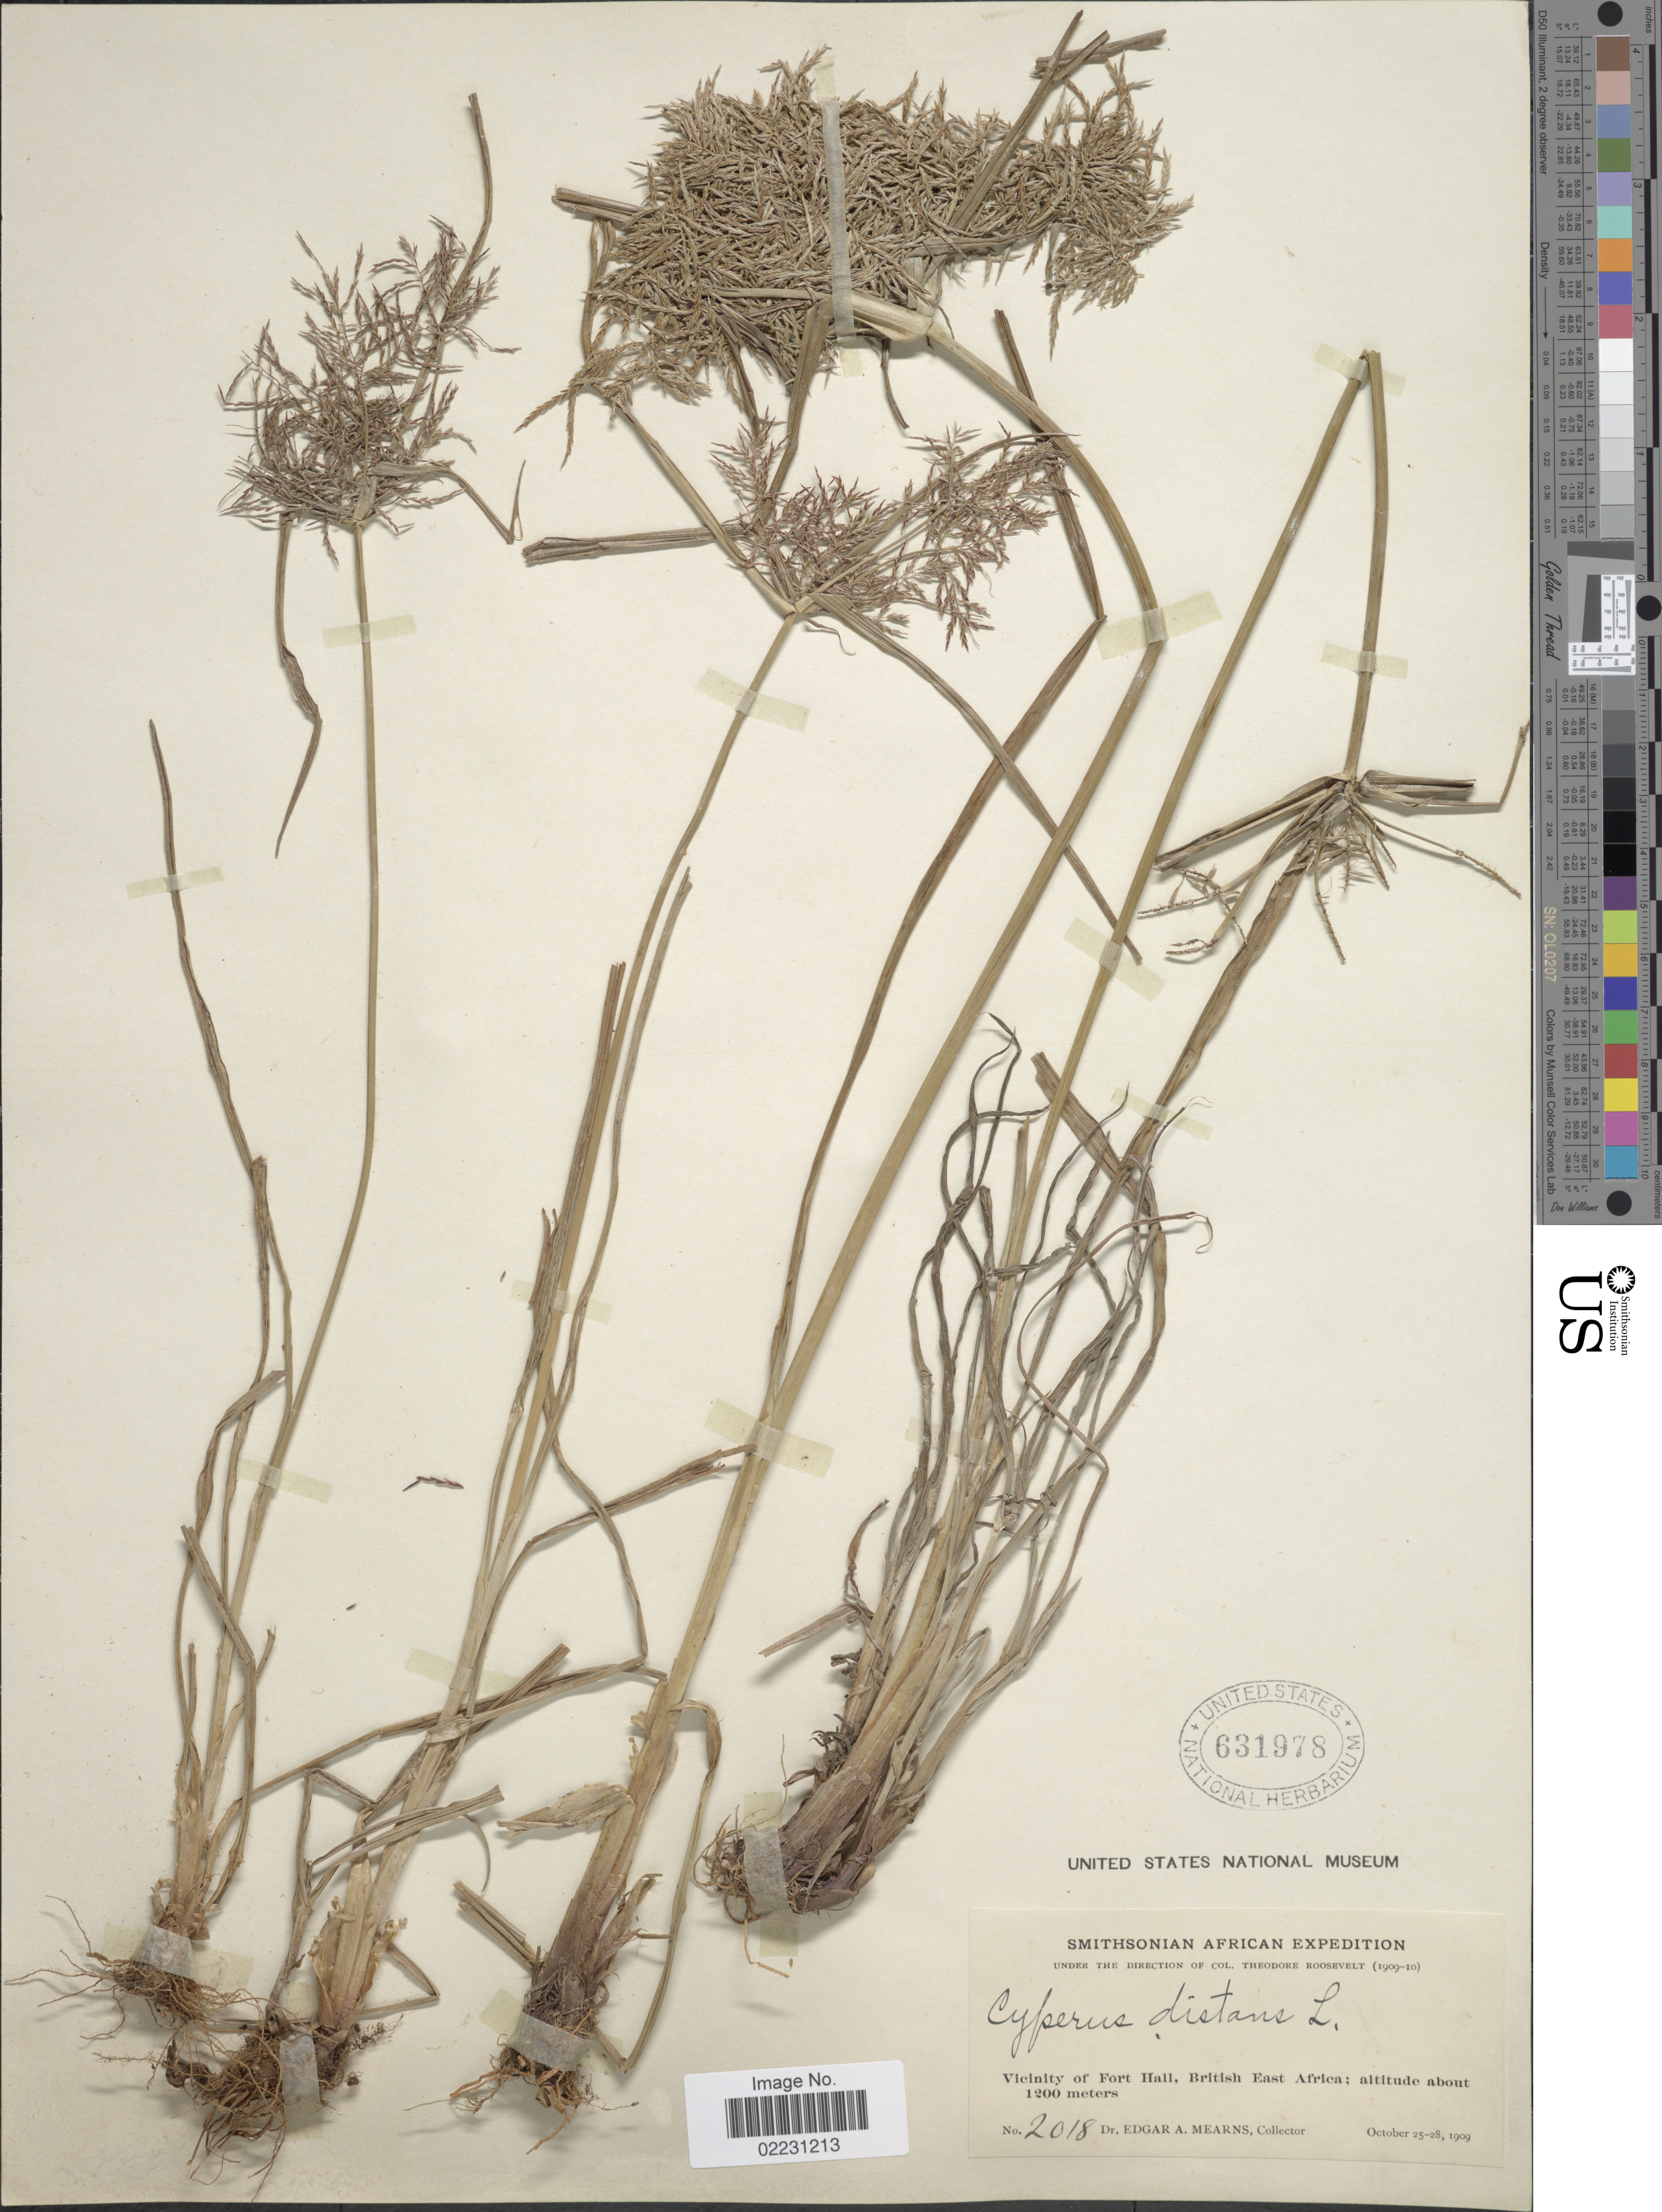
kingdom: Plantae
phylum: Tracheophyta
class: Liliopsida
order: Poales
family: Cyperaceae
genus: Cyperus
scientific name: Cyperus distans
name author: L. f.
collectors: E. A. Mearns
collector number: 2018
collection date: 1909-10-25/1909-10-28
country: Kenya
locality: Vicinity of Fort Hall, British East Africa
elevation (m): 1200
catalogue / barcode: US 631978